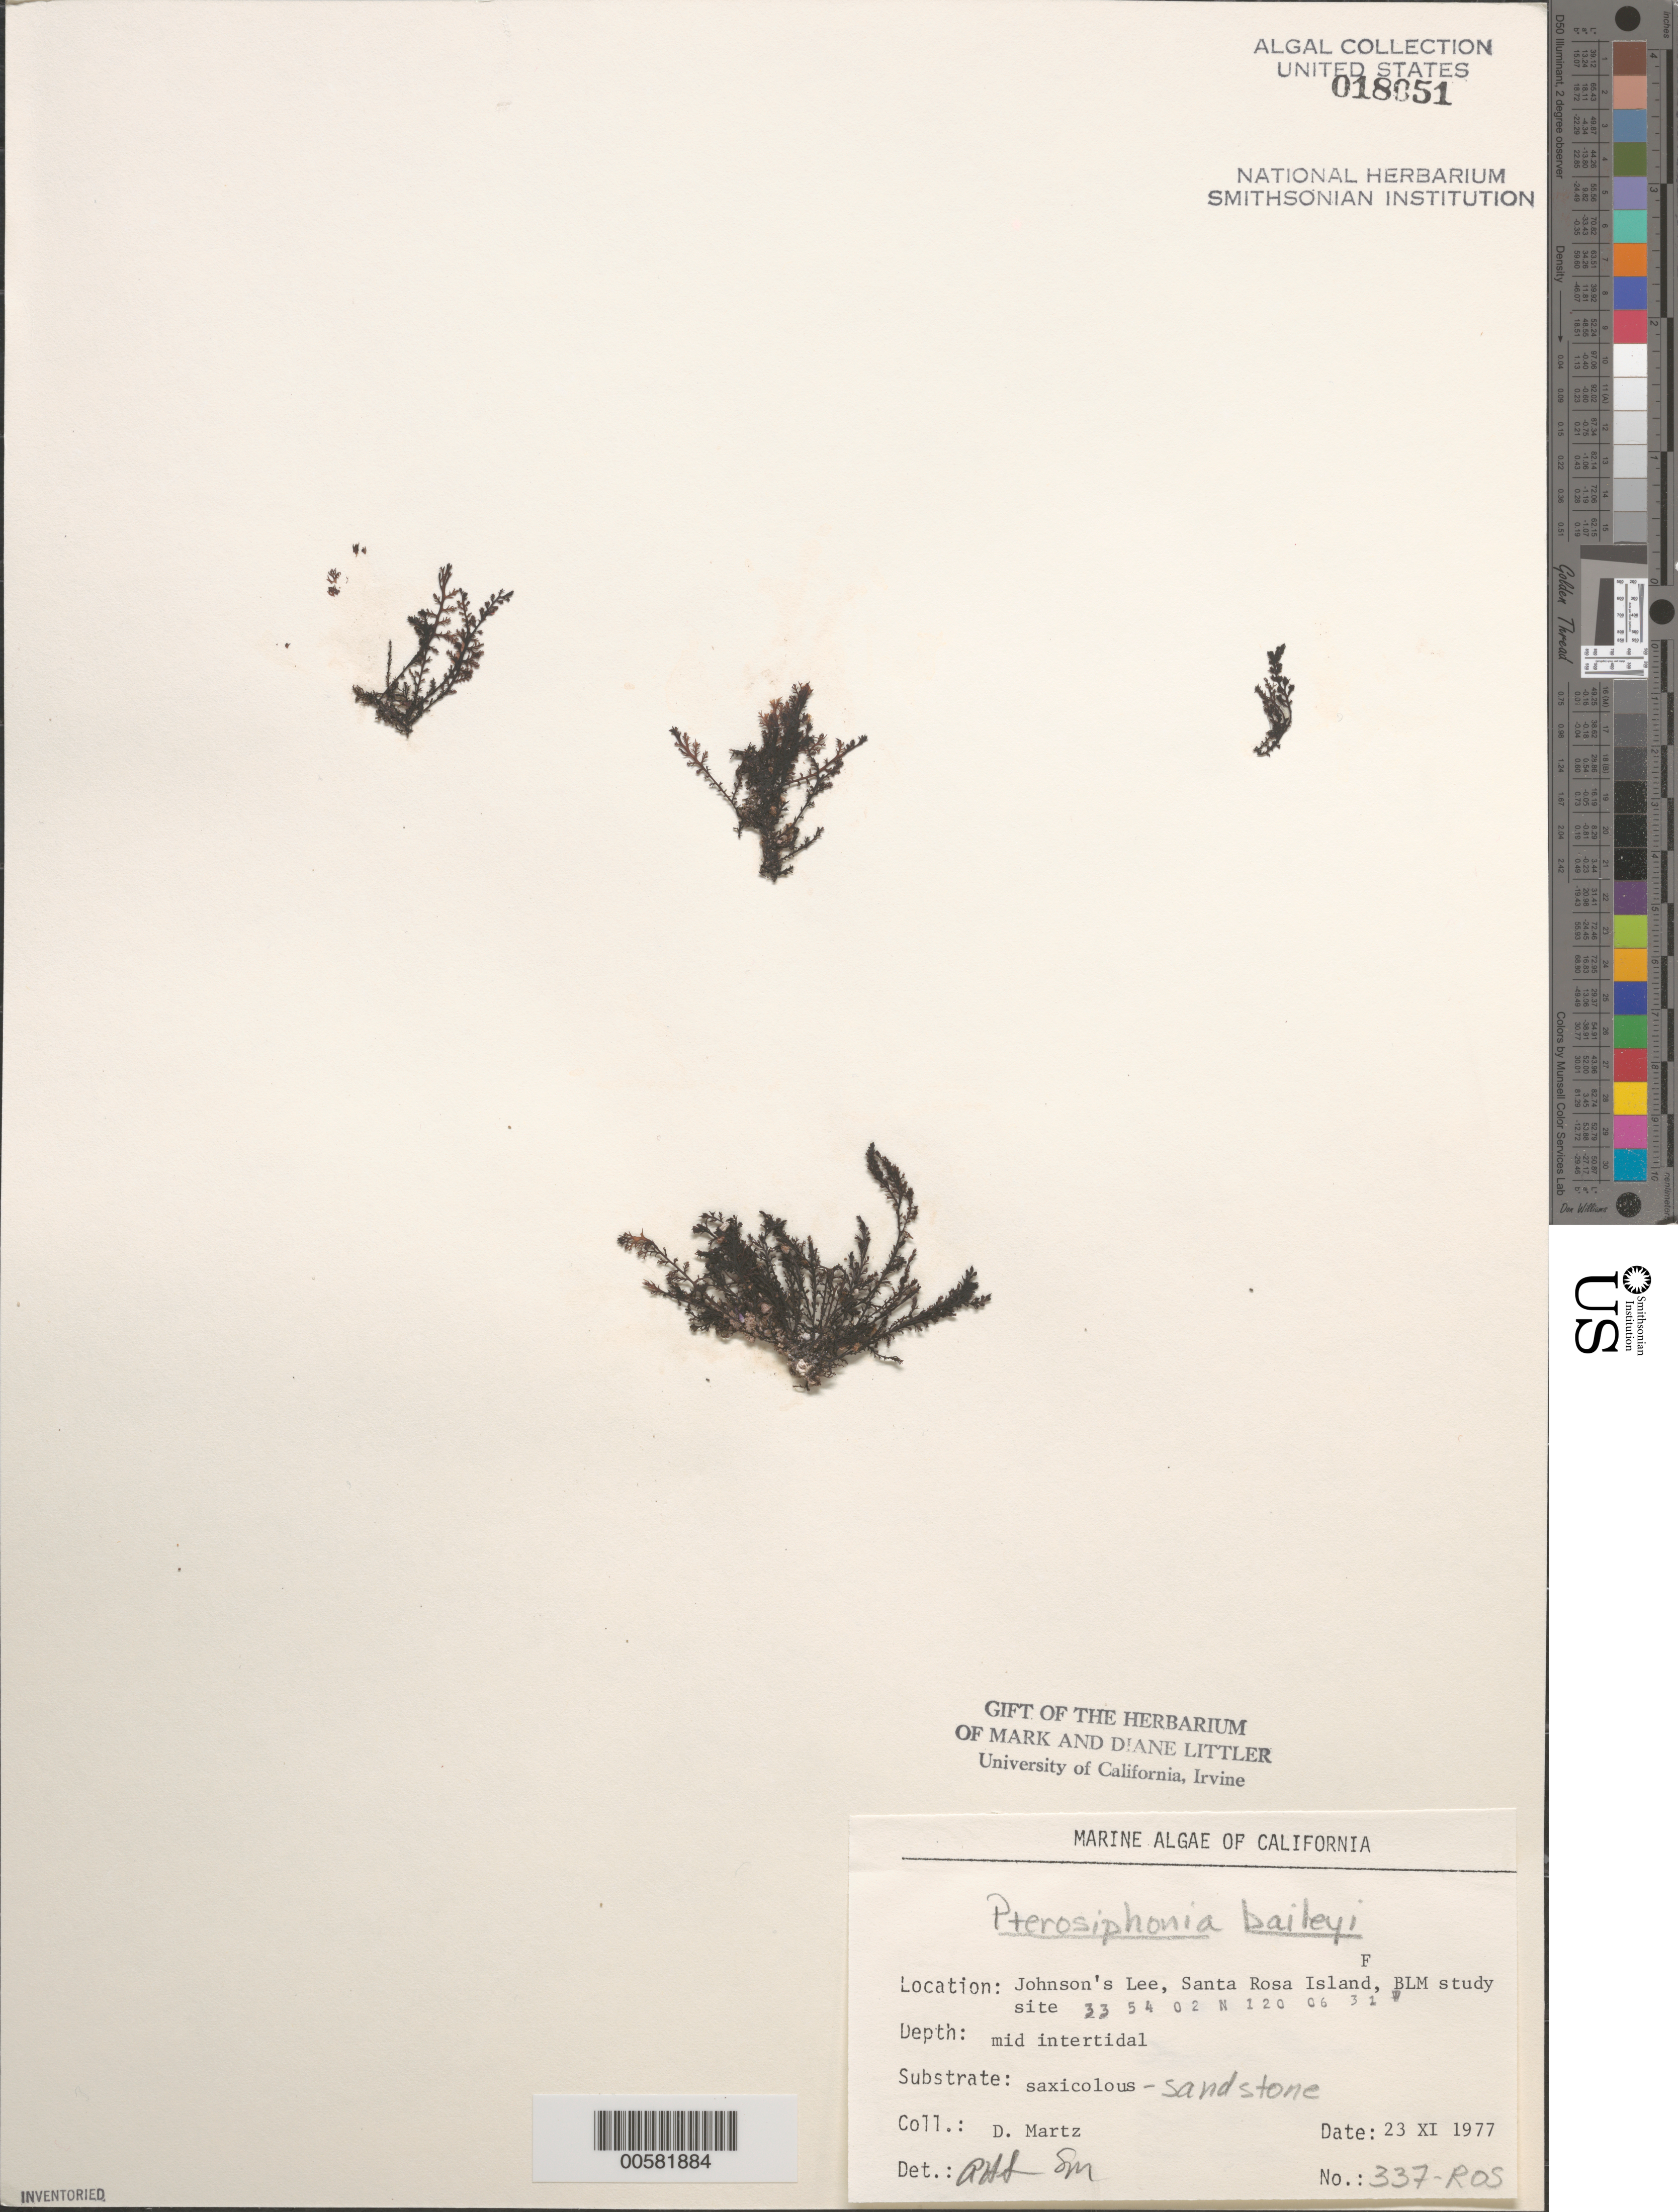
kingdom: Plantae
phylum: Rhodophyta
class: Florideophyceae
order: Ceramiales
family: Rhodomelaceae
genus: Symphyocladiella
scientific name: Symphyocladiella baileyi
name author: (Harvey) D.E.Bustamante et al.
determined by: Algae name updating Project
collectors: D. Martz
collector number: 337-ros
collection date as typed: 23 Nov 1977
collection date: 1977-11-23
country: United States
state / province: California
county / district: Santa Barbara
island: Santa Rosa Island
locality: Johnson's Lee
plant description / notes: BLM-SOCALBIGHT Rocky Intertidal Survey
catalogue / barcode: US 18051